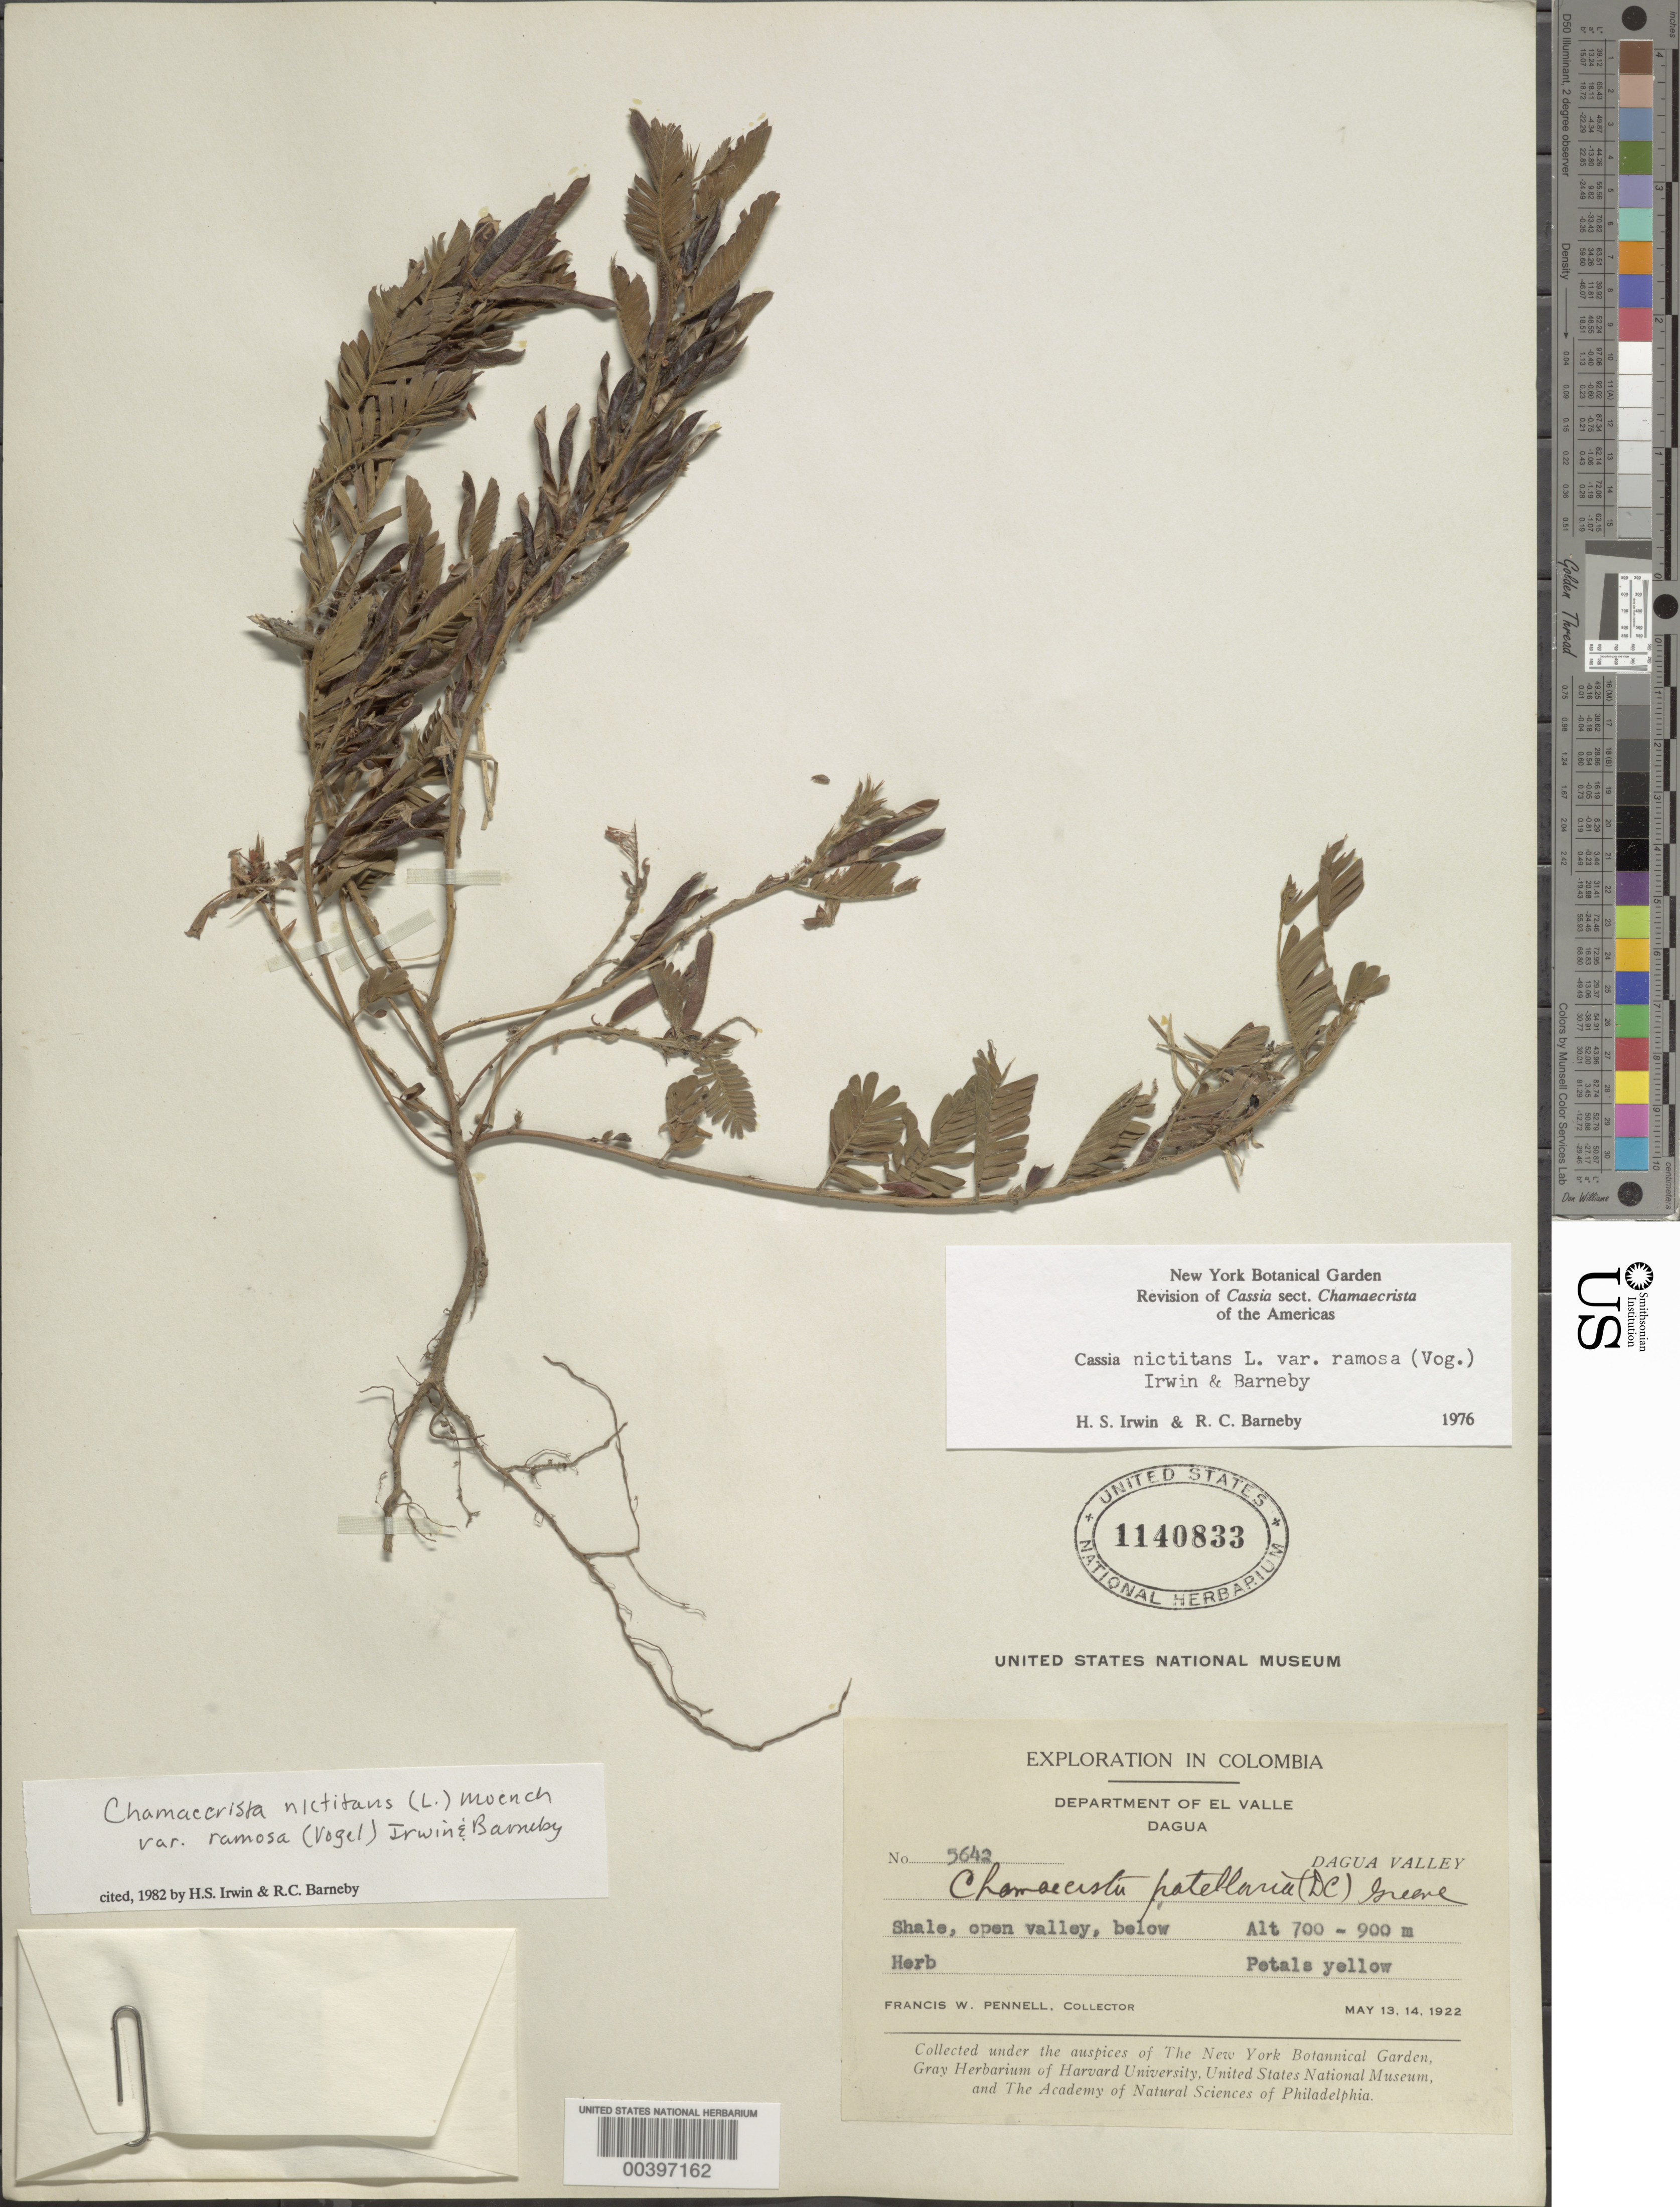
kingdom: Plantae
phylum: Tracheophyta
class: Magnoliopsida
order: Fabales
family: Fabaceae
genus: Chamaecrista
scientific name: Chamaecrista nictitans var. ramosa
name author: (Vogel) H.S. Irwin & Barneby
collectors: F. W. Pennell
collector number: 5642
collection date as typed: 13 May 1922 and 14 May 1922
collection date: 1922-05-13,1922-05-14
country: Colombia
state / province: Valle del Cauca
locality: Below Dagua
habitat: Shale, open valley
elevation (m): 700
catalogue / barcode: US 1440833